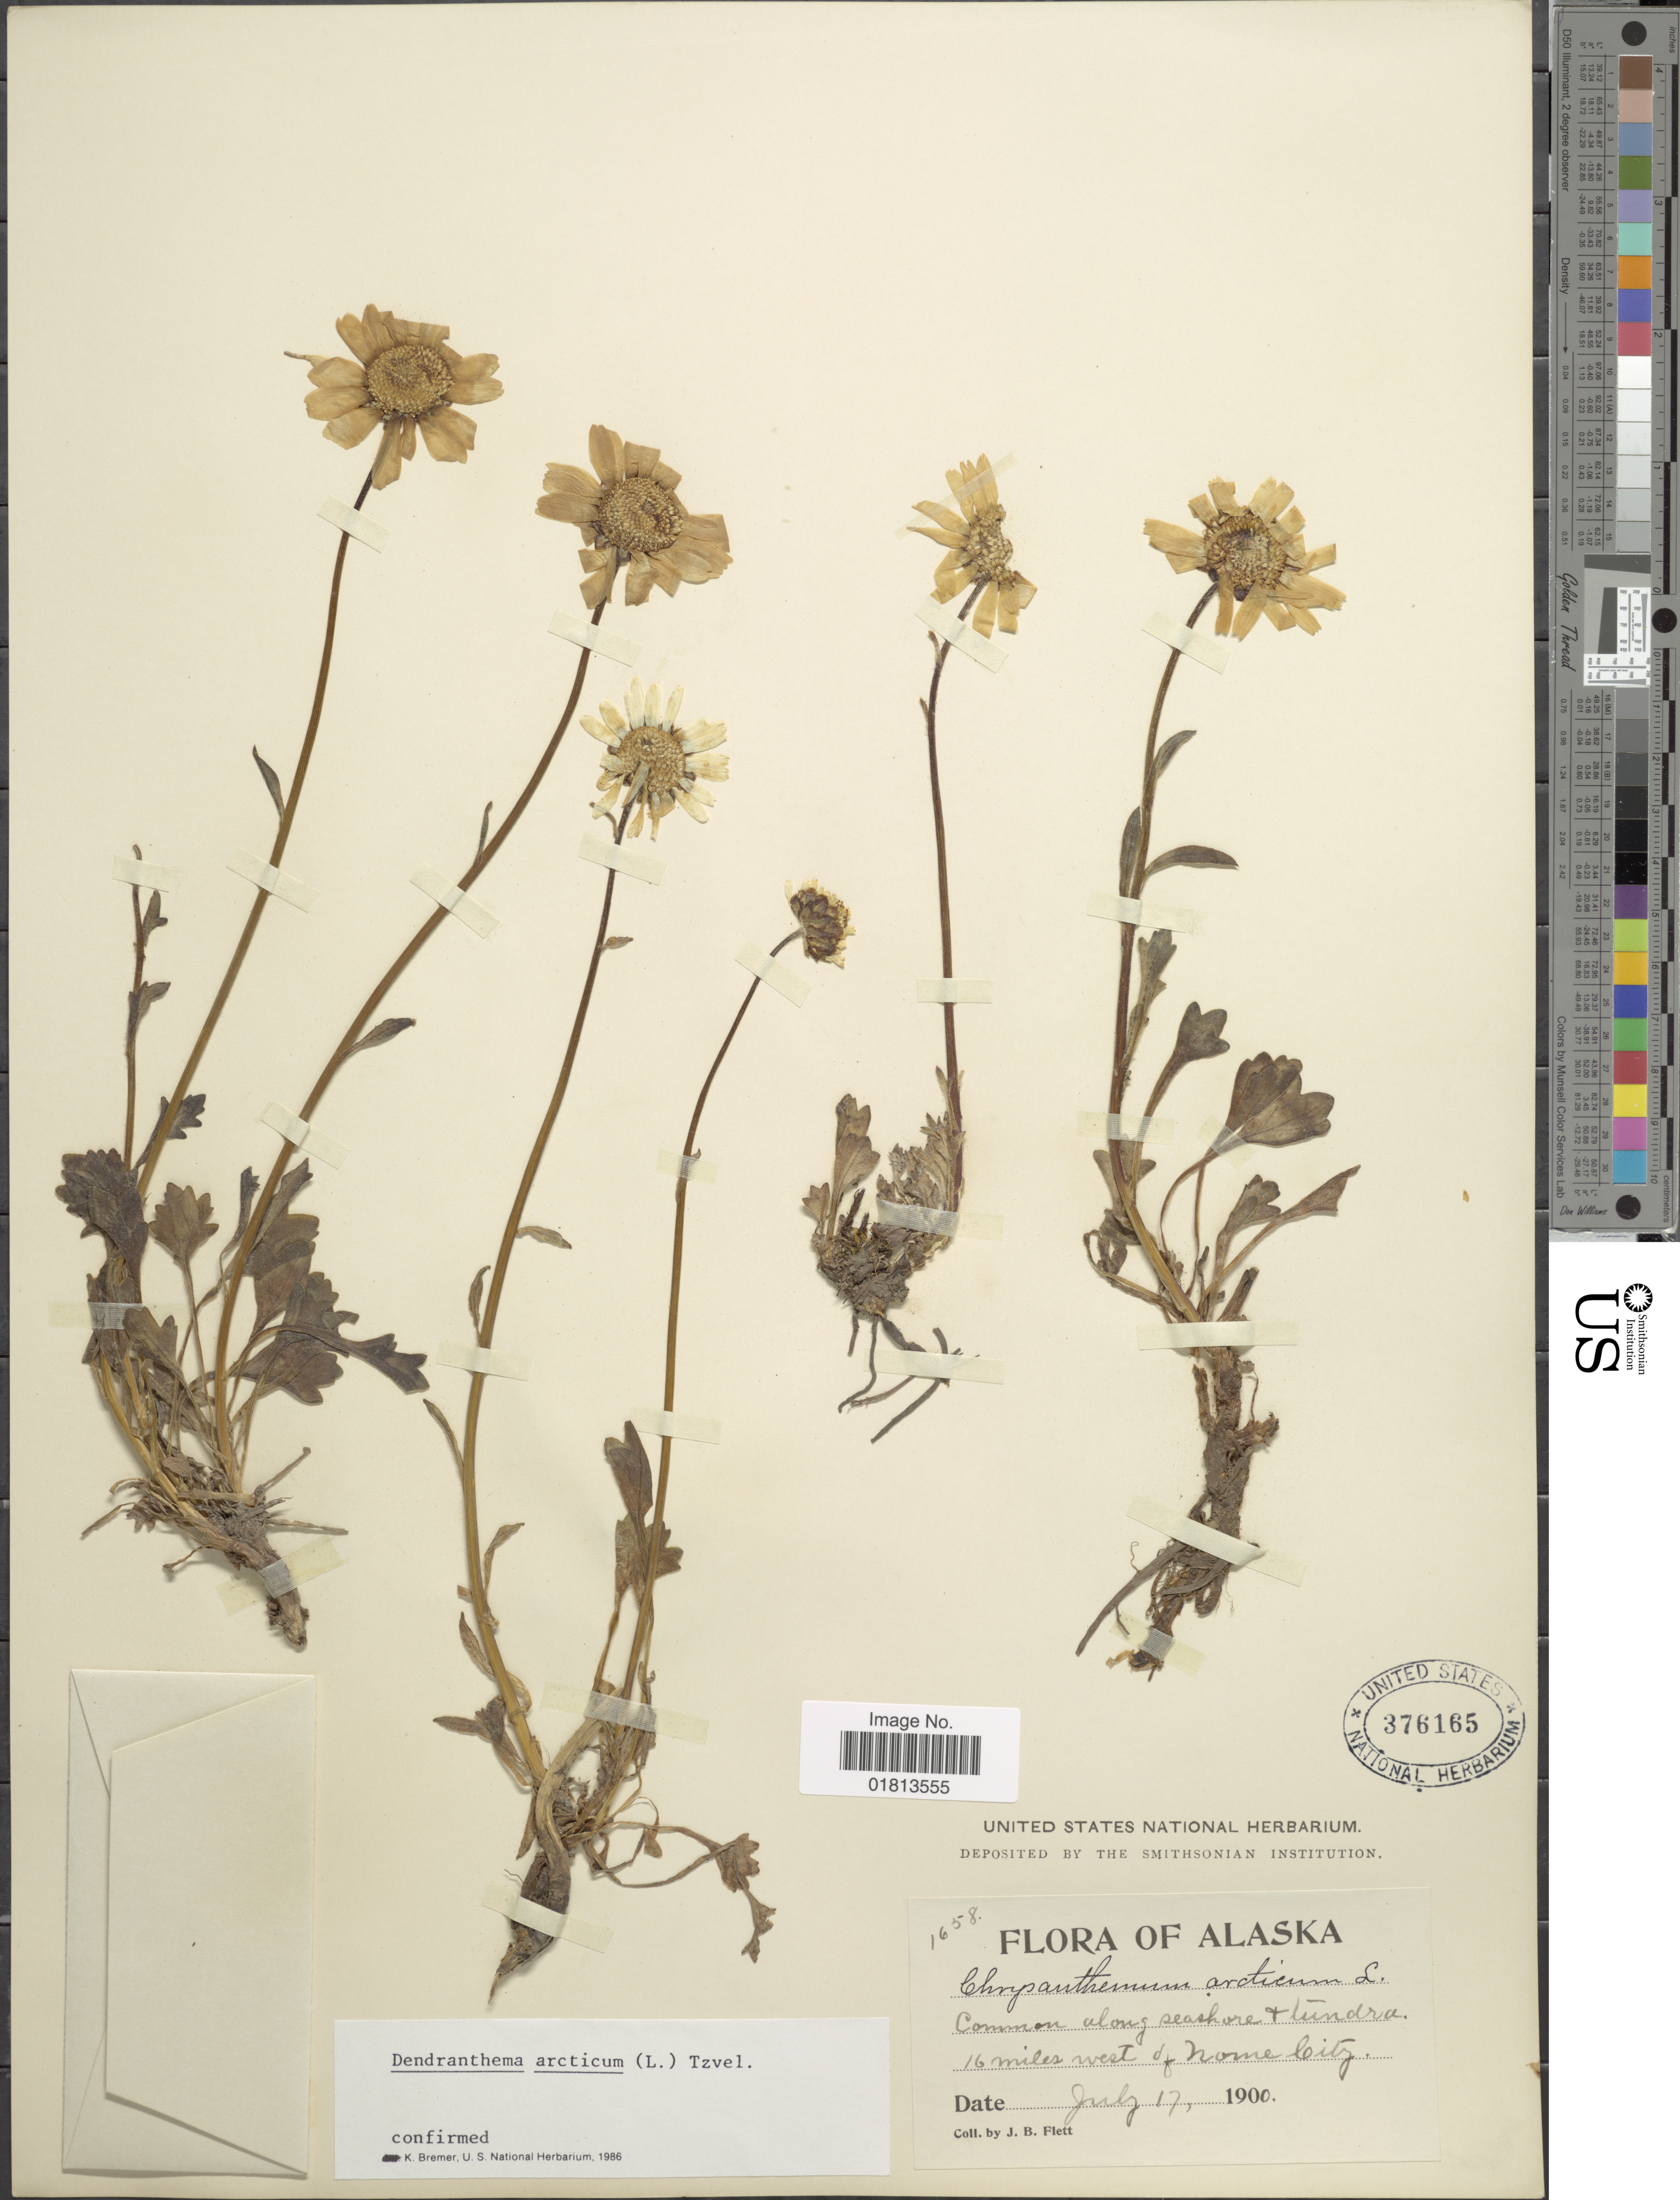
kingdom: Plantae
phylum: Tracheophyta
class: Magnoliopsida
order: Asterales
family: Asteraceae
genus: Dendranthema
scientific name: Dendranthema arcticum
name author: (L.) Tzvelev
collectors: J. Flett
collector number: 1658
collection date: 1900-07-17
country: United States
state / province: Alaska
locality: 16 miles west of Nome City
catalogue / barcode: US 376165